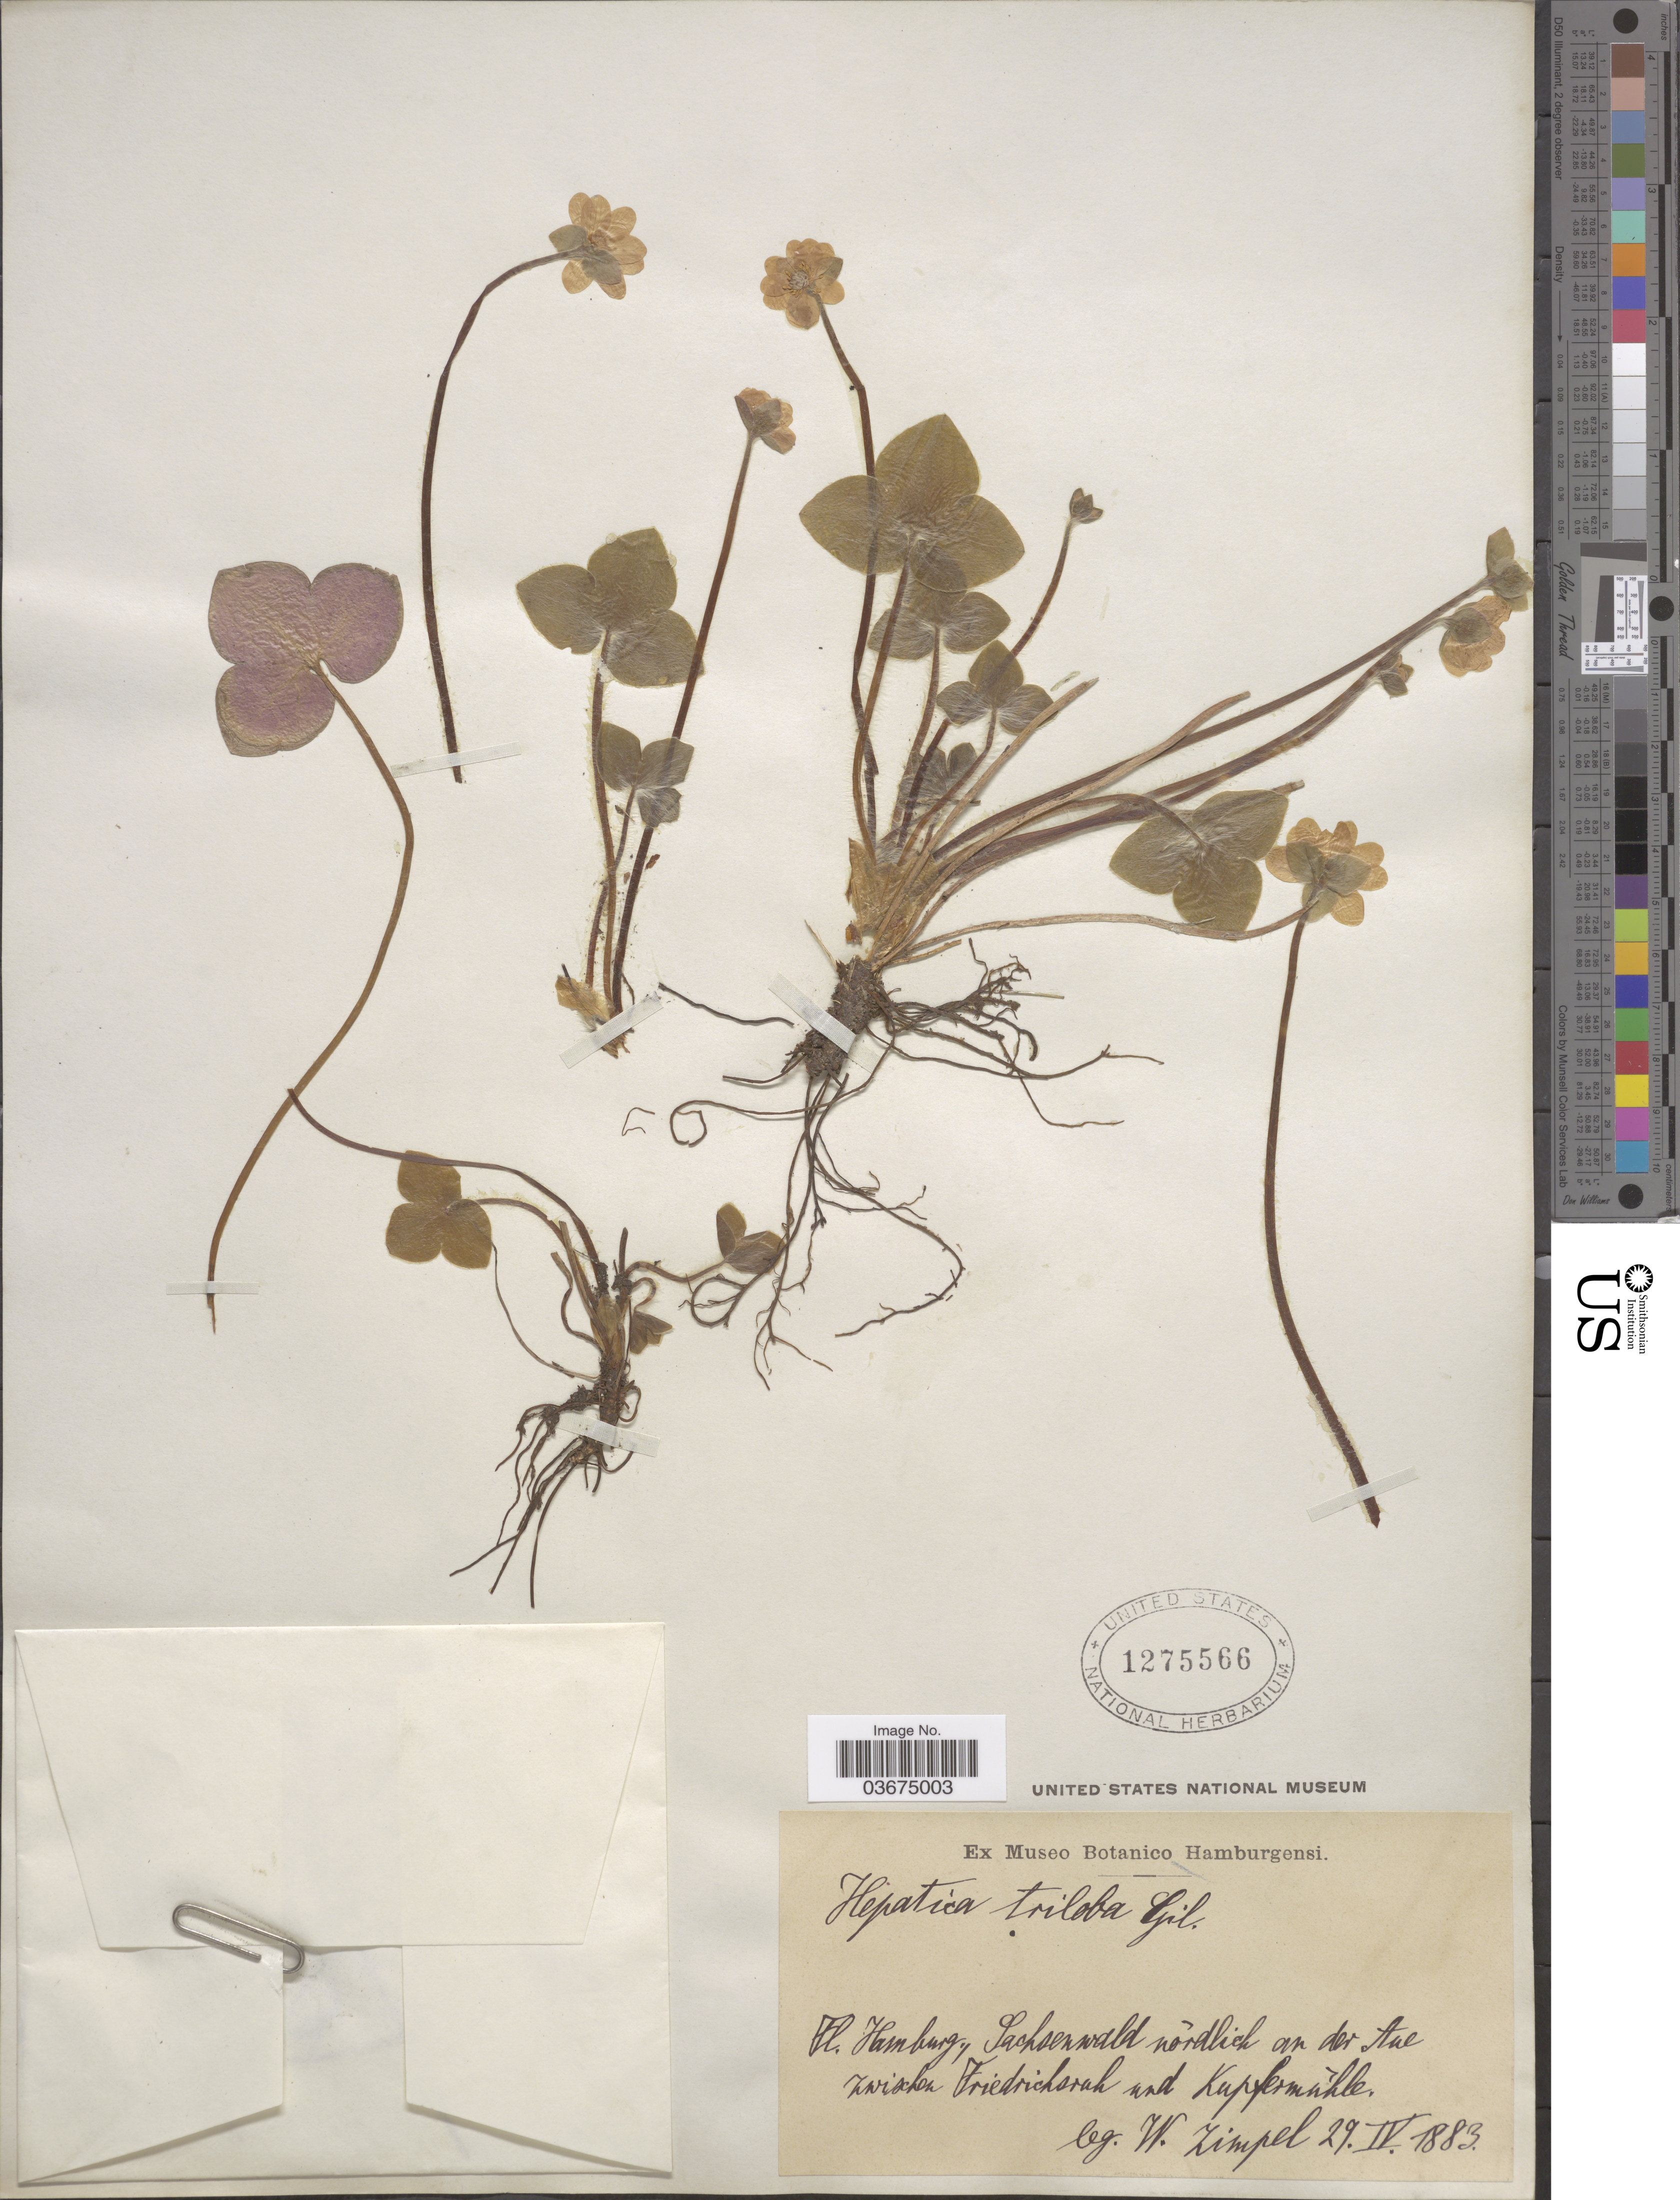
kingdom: Plantae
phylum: Tracheophyta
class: Magnoliopsida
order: Ranunculales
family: Ranunculaceae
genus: Hepatica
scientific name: Hepatica triloba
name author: Chaix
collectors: W. Zimpel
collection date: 1883-04-29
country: Germany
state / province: Hamburg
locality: Sachsenwald nördlich an der Aue zwischen Friedrichsrah [interpreted] und Kuppermülhe.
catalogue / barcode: US 1275566